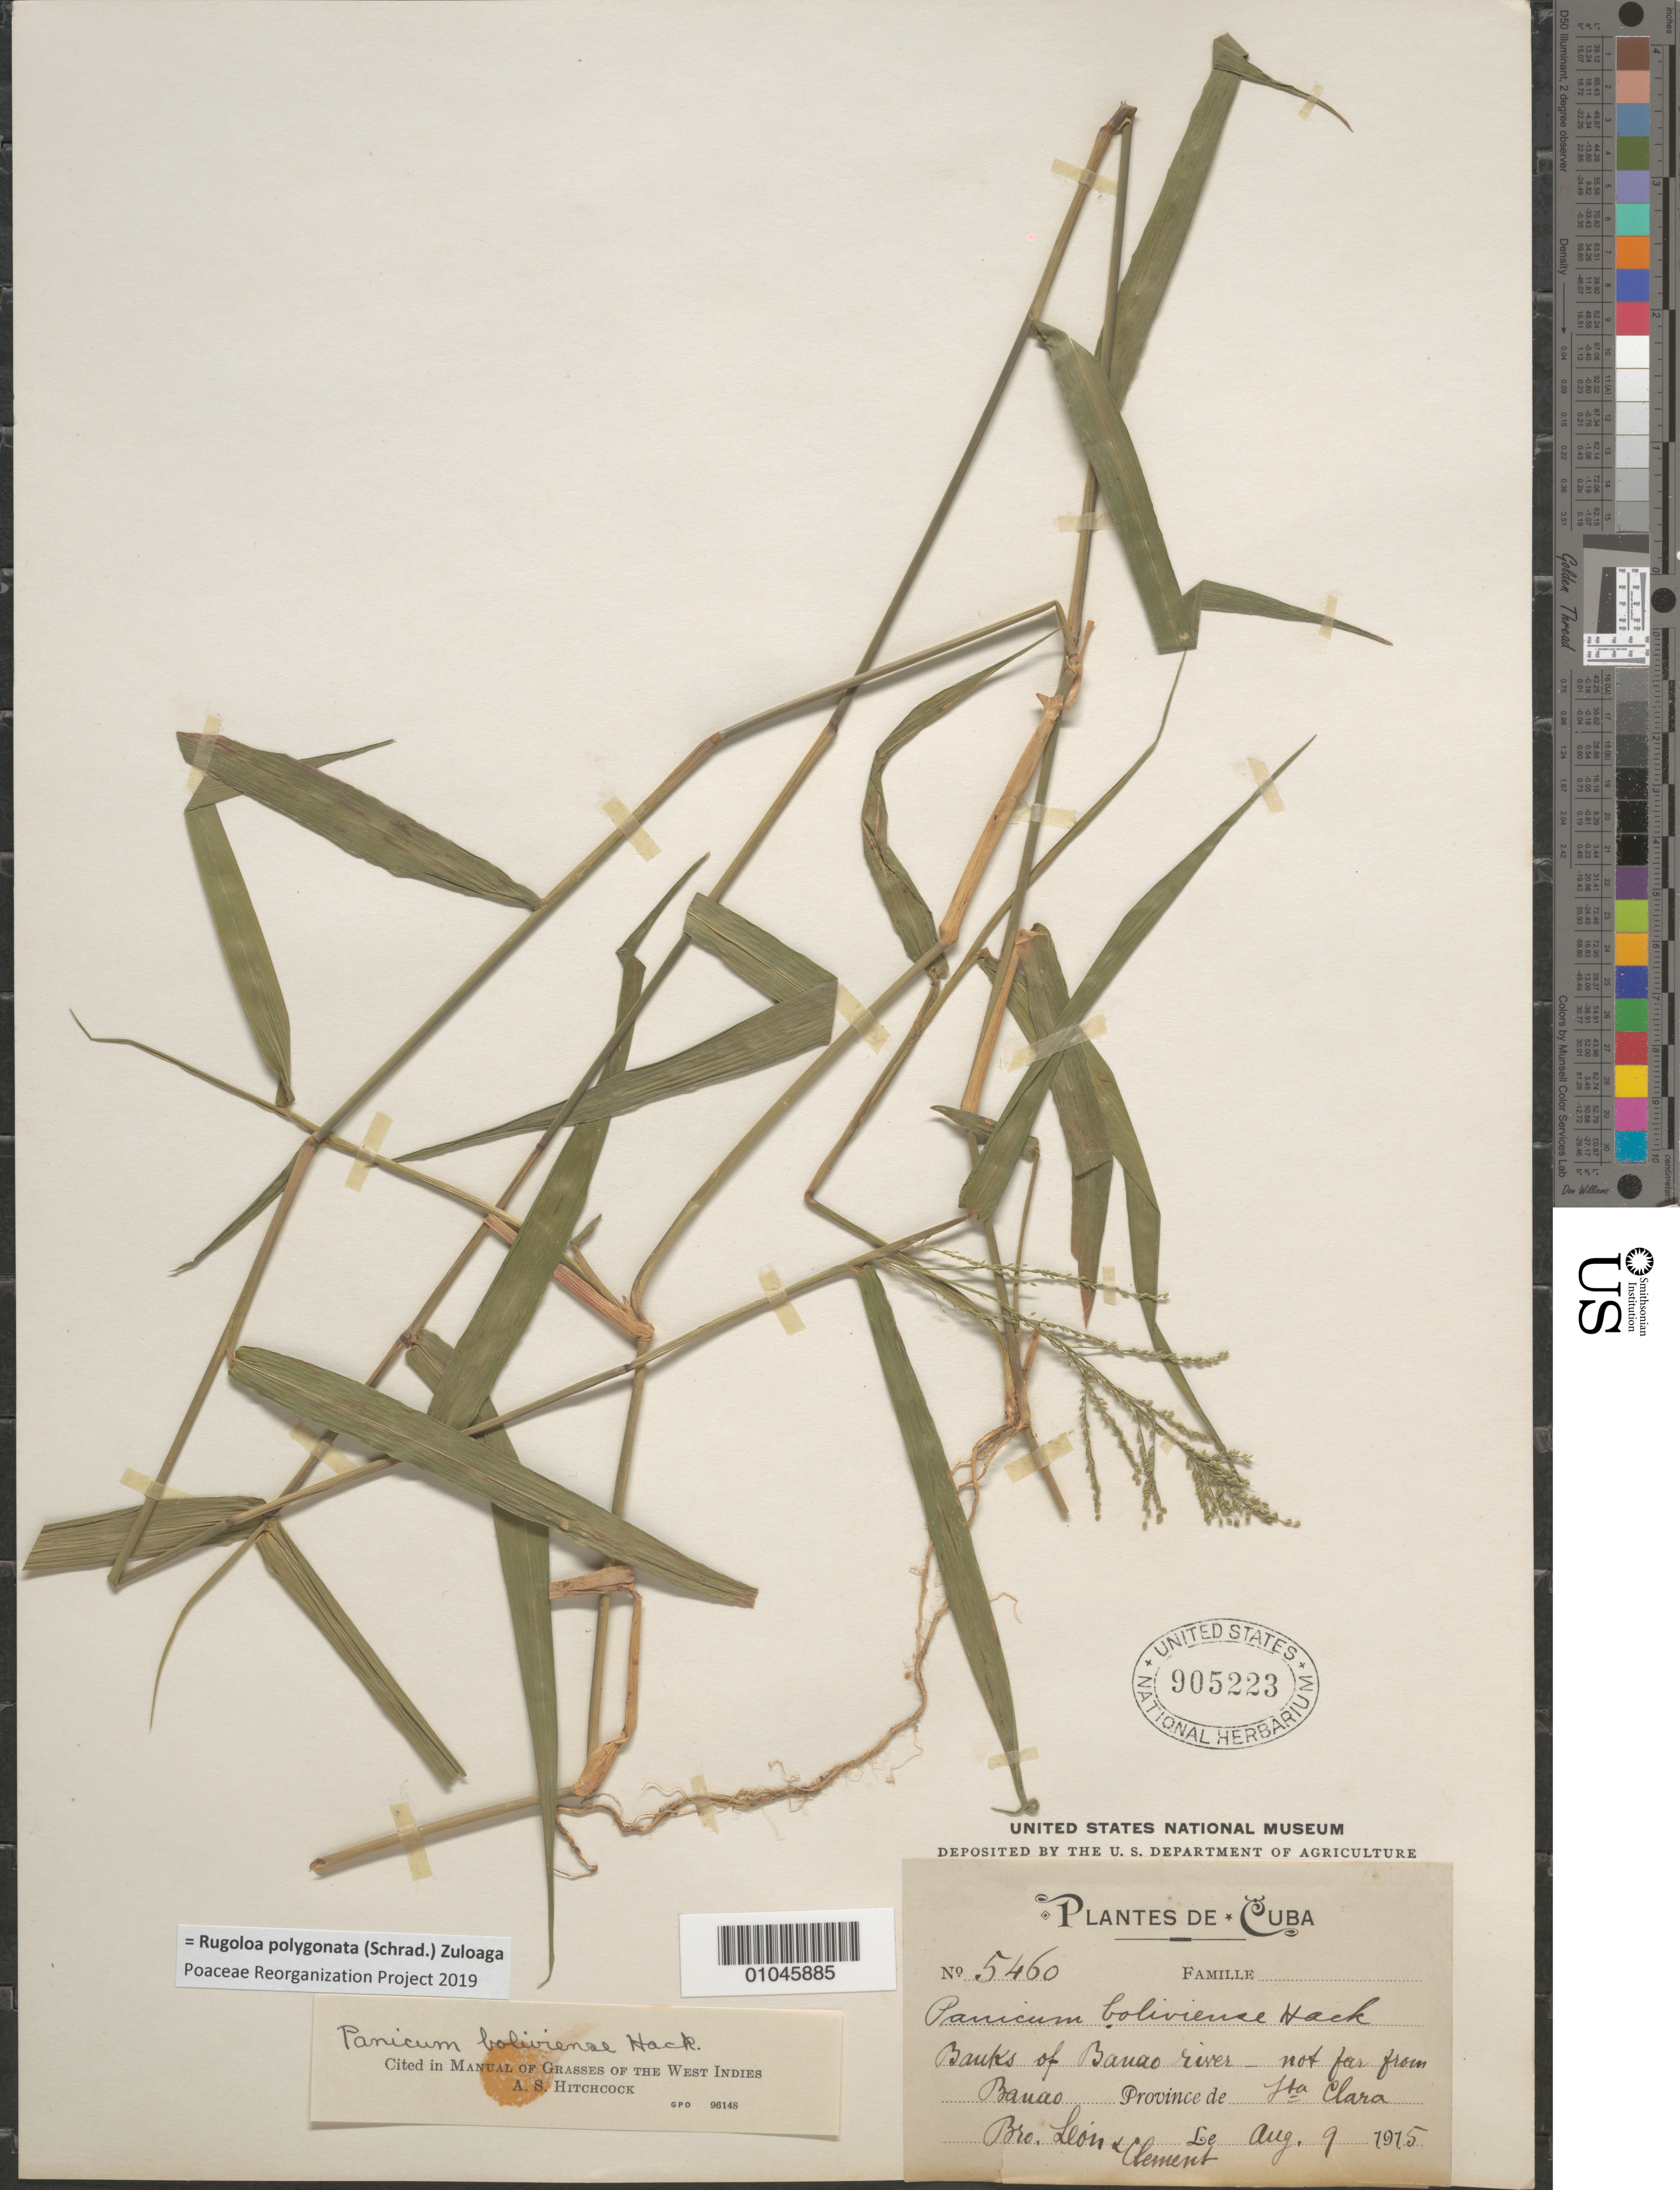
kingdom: Plantae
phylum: Tracheophyta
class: Liliopsida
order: Poales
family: Poaceae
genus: Panicum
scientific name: Panicum boliviense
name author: Hack.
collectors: B. Clement & Bro. León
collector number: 5460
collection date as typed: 09 Aug 1915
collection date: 1915-08-09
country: Cuba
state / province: Villa Clara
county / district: Santa Clara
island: Cuba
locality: Banks of Banao River not far from Bonao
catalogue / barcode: US 905223